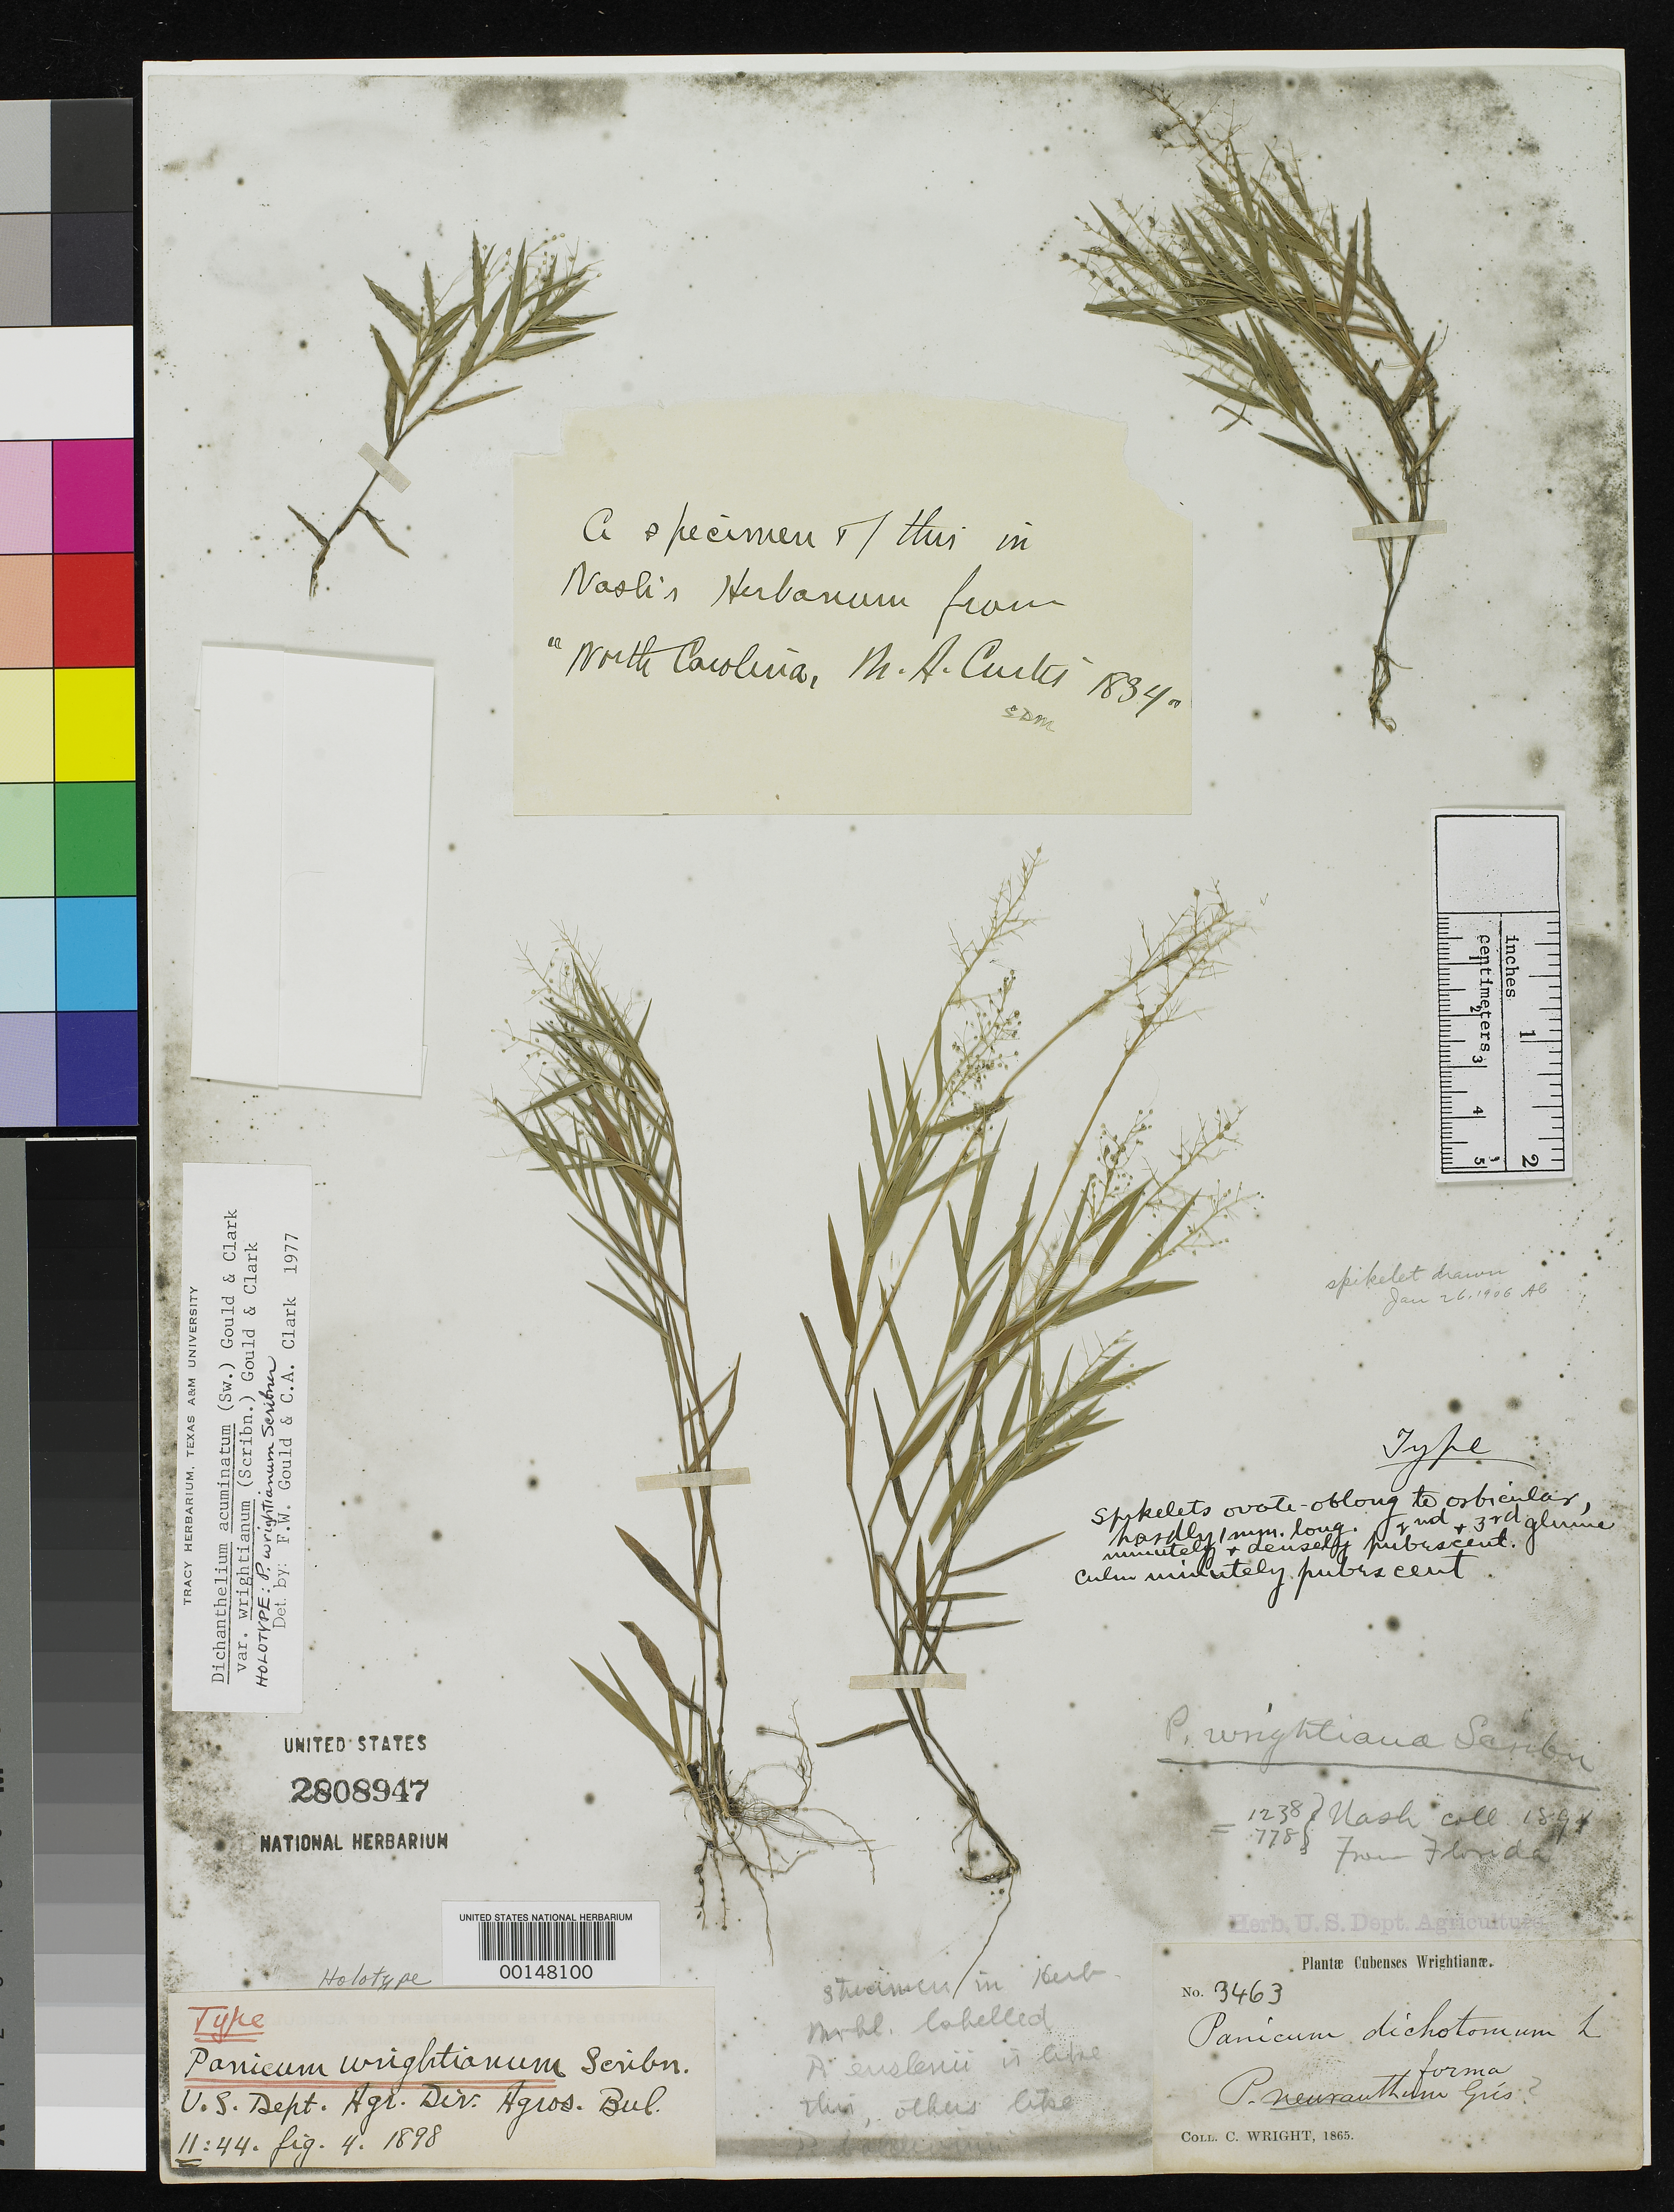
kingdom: Plantae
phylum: Tracheophyta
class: Liliopsida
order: Poales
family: Poaceae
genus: Panicum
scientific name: Panicum wrightianum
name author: Scribn.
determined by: Gould, F. W.; Clark, C. A.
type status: Lectotype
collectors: C. Wright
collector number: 3463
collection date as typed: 1865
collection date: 1865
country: Cuba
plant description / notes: Cited (as syntype, and as Dichanthelium acuminatum var. longiligulatum) 2003 by Zuloaga et al. in Cat. New World Grasses 3 (Contr. U.S. Natl. Herb. 46): 434.; Annotated (1977) and cited (1979, Ann. Missouri Bot. Gard. 65) as "holotype" by Gould & Clark.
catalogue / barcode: US 2808947